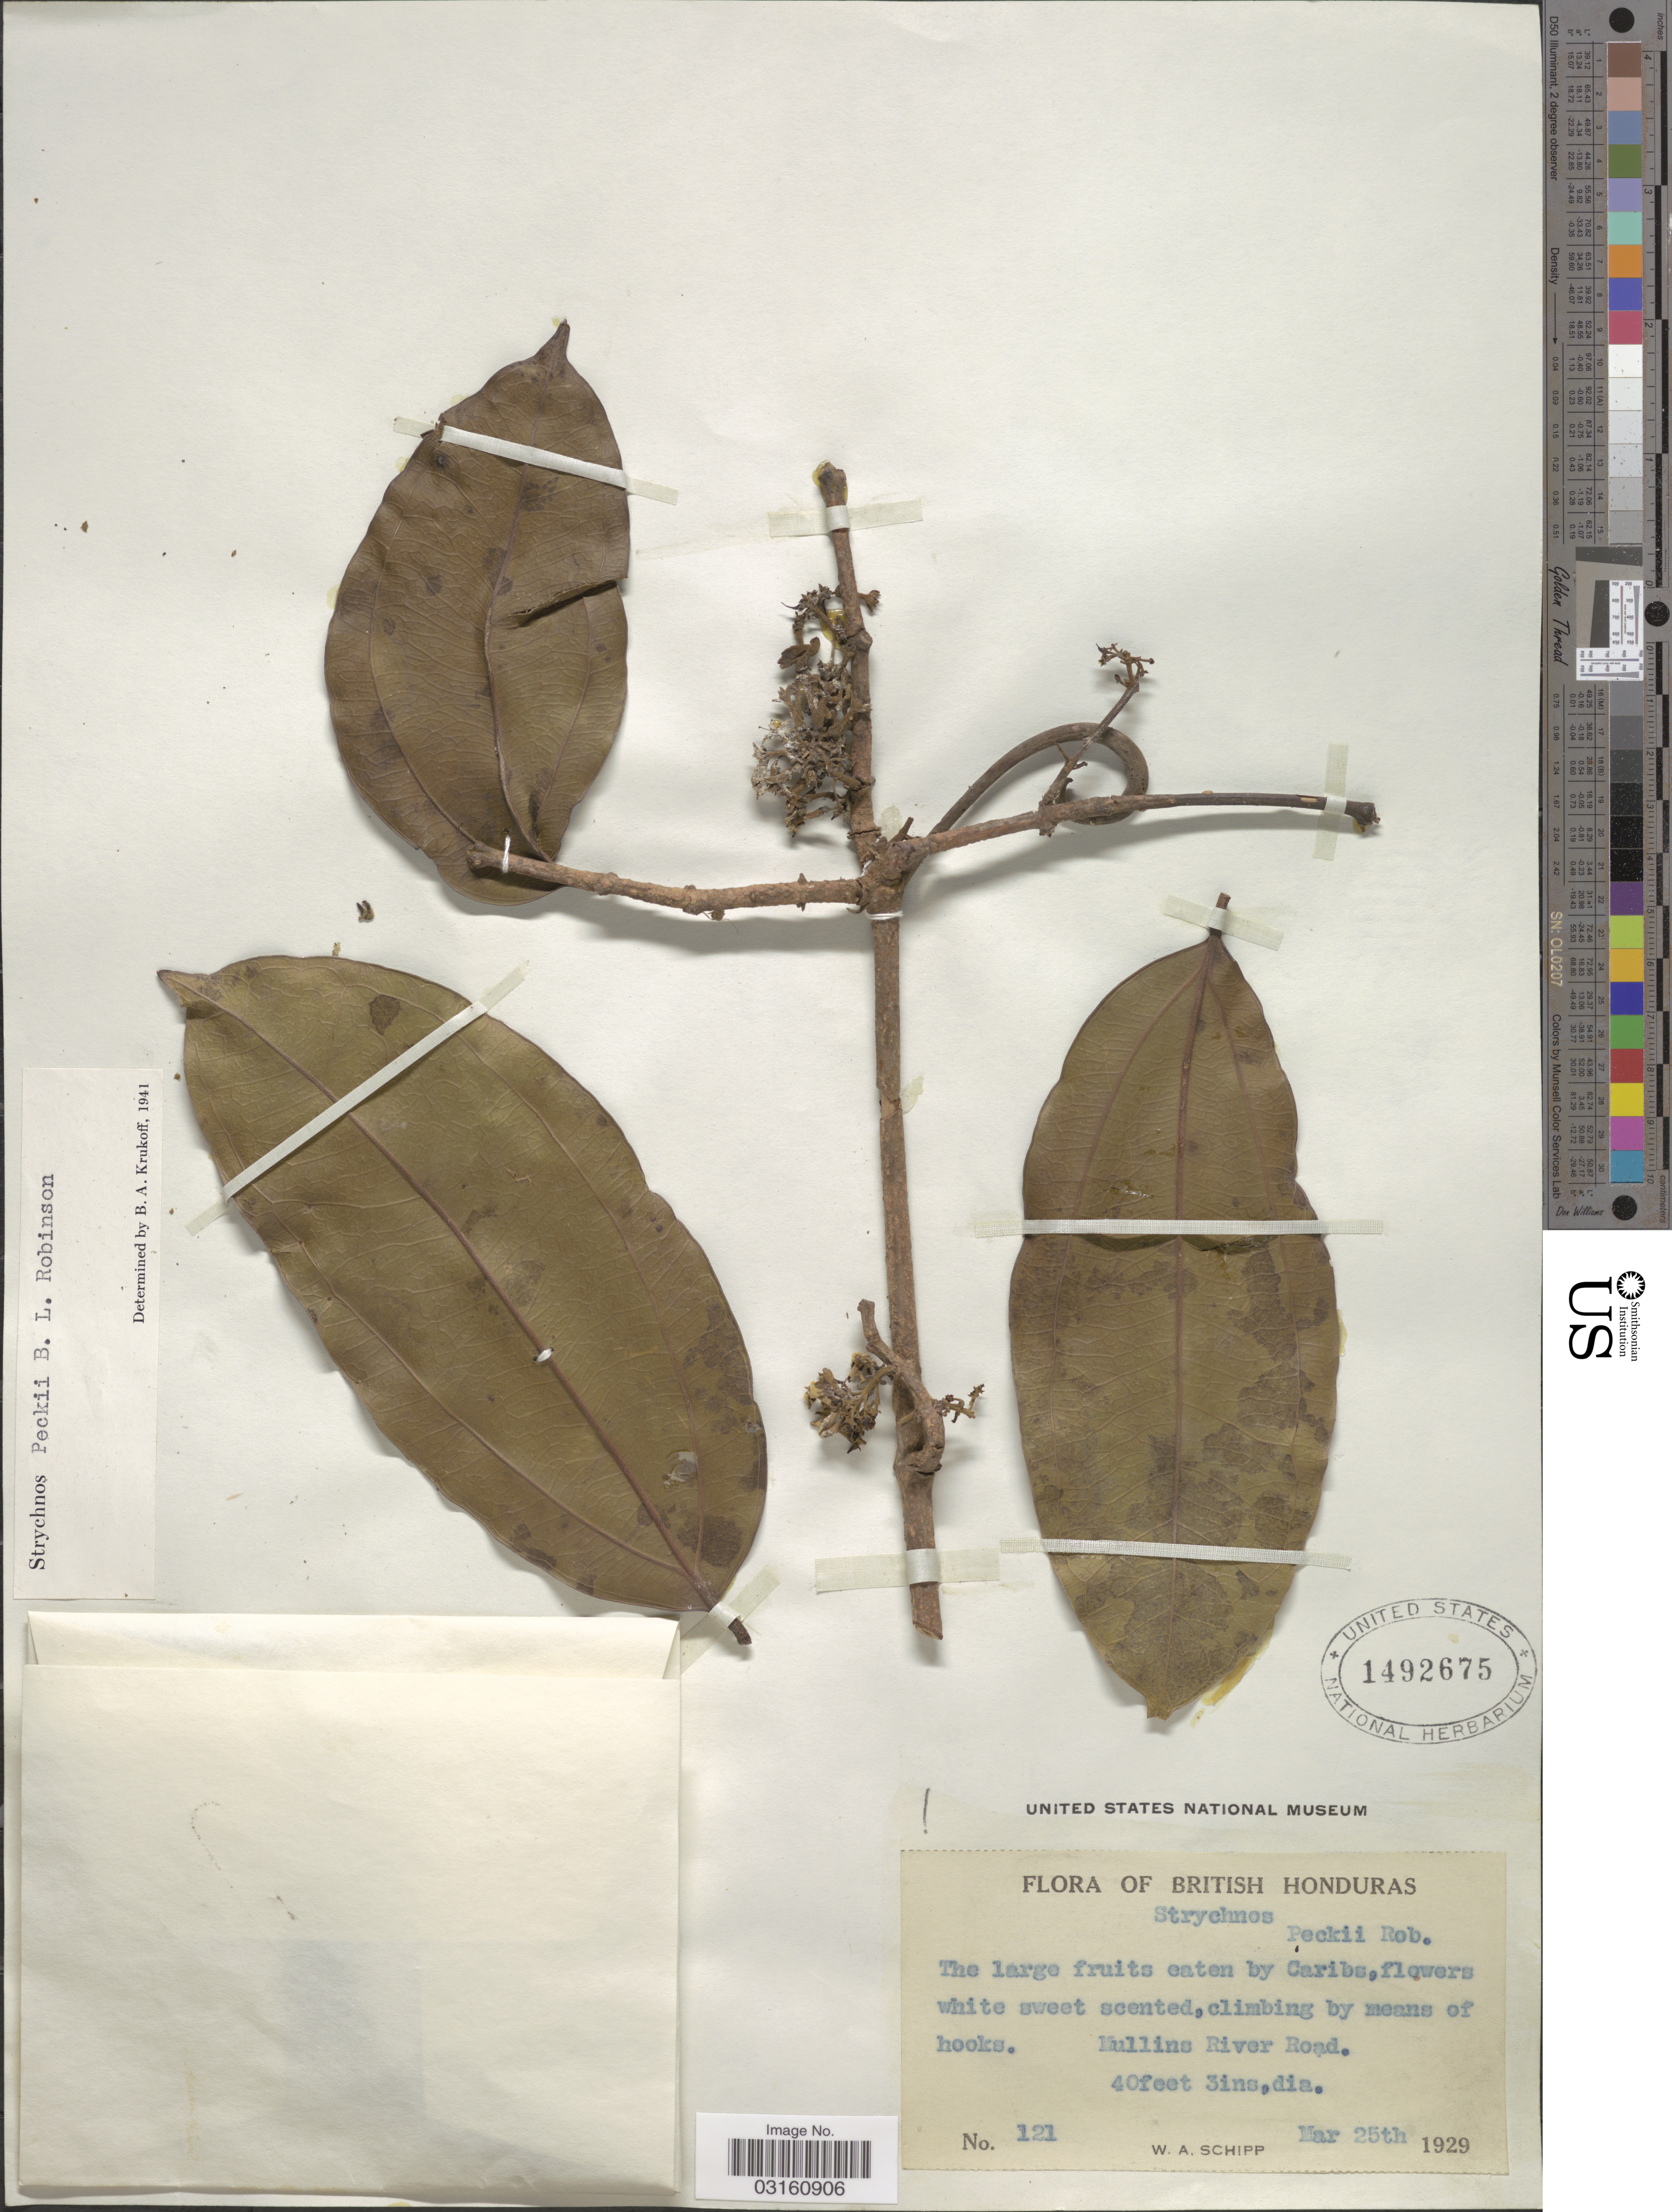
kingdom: Plantae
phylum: Tracheophyta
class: Magnoliopsida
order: Gentianales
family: Loganiaceae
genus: Strychnos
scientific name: Strychnos peckii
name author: B.L. Rob.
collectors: W. Schipp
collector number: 121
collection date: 1929-03-25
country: Belize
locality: British Honduras. Mullins River Road.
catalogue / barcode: US 1492675